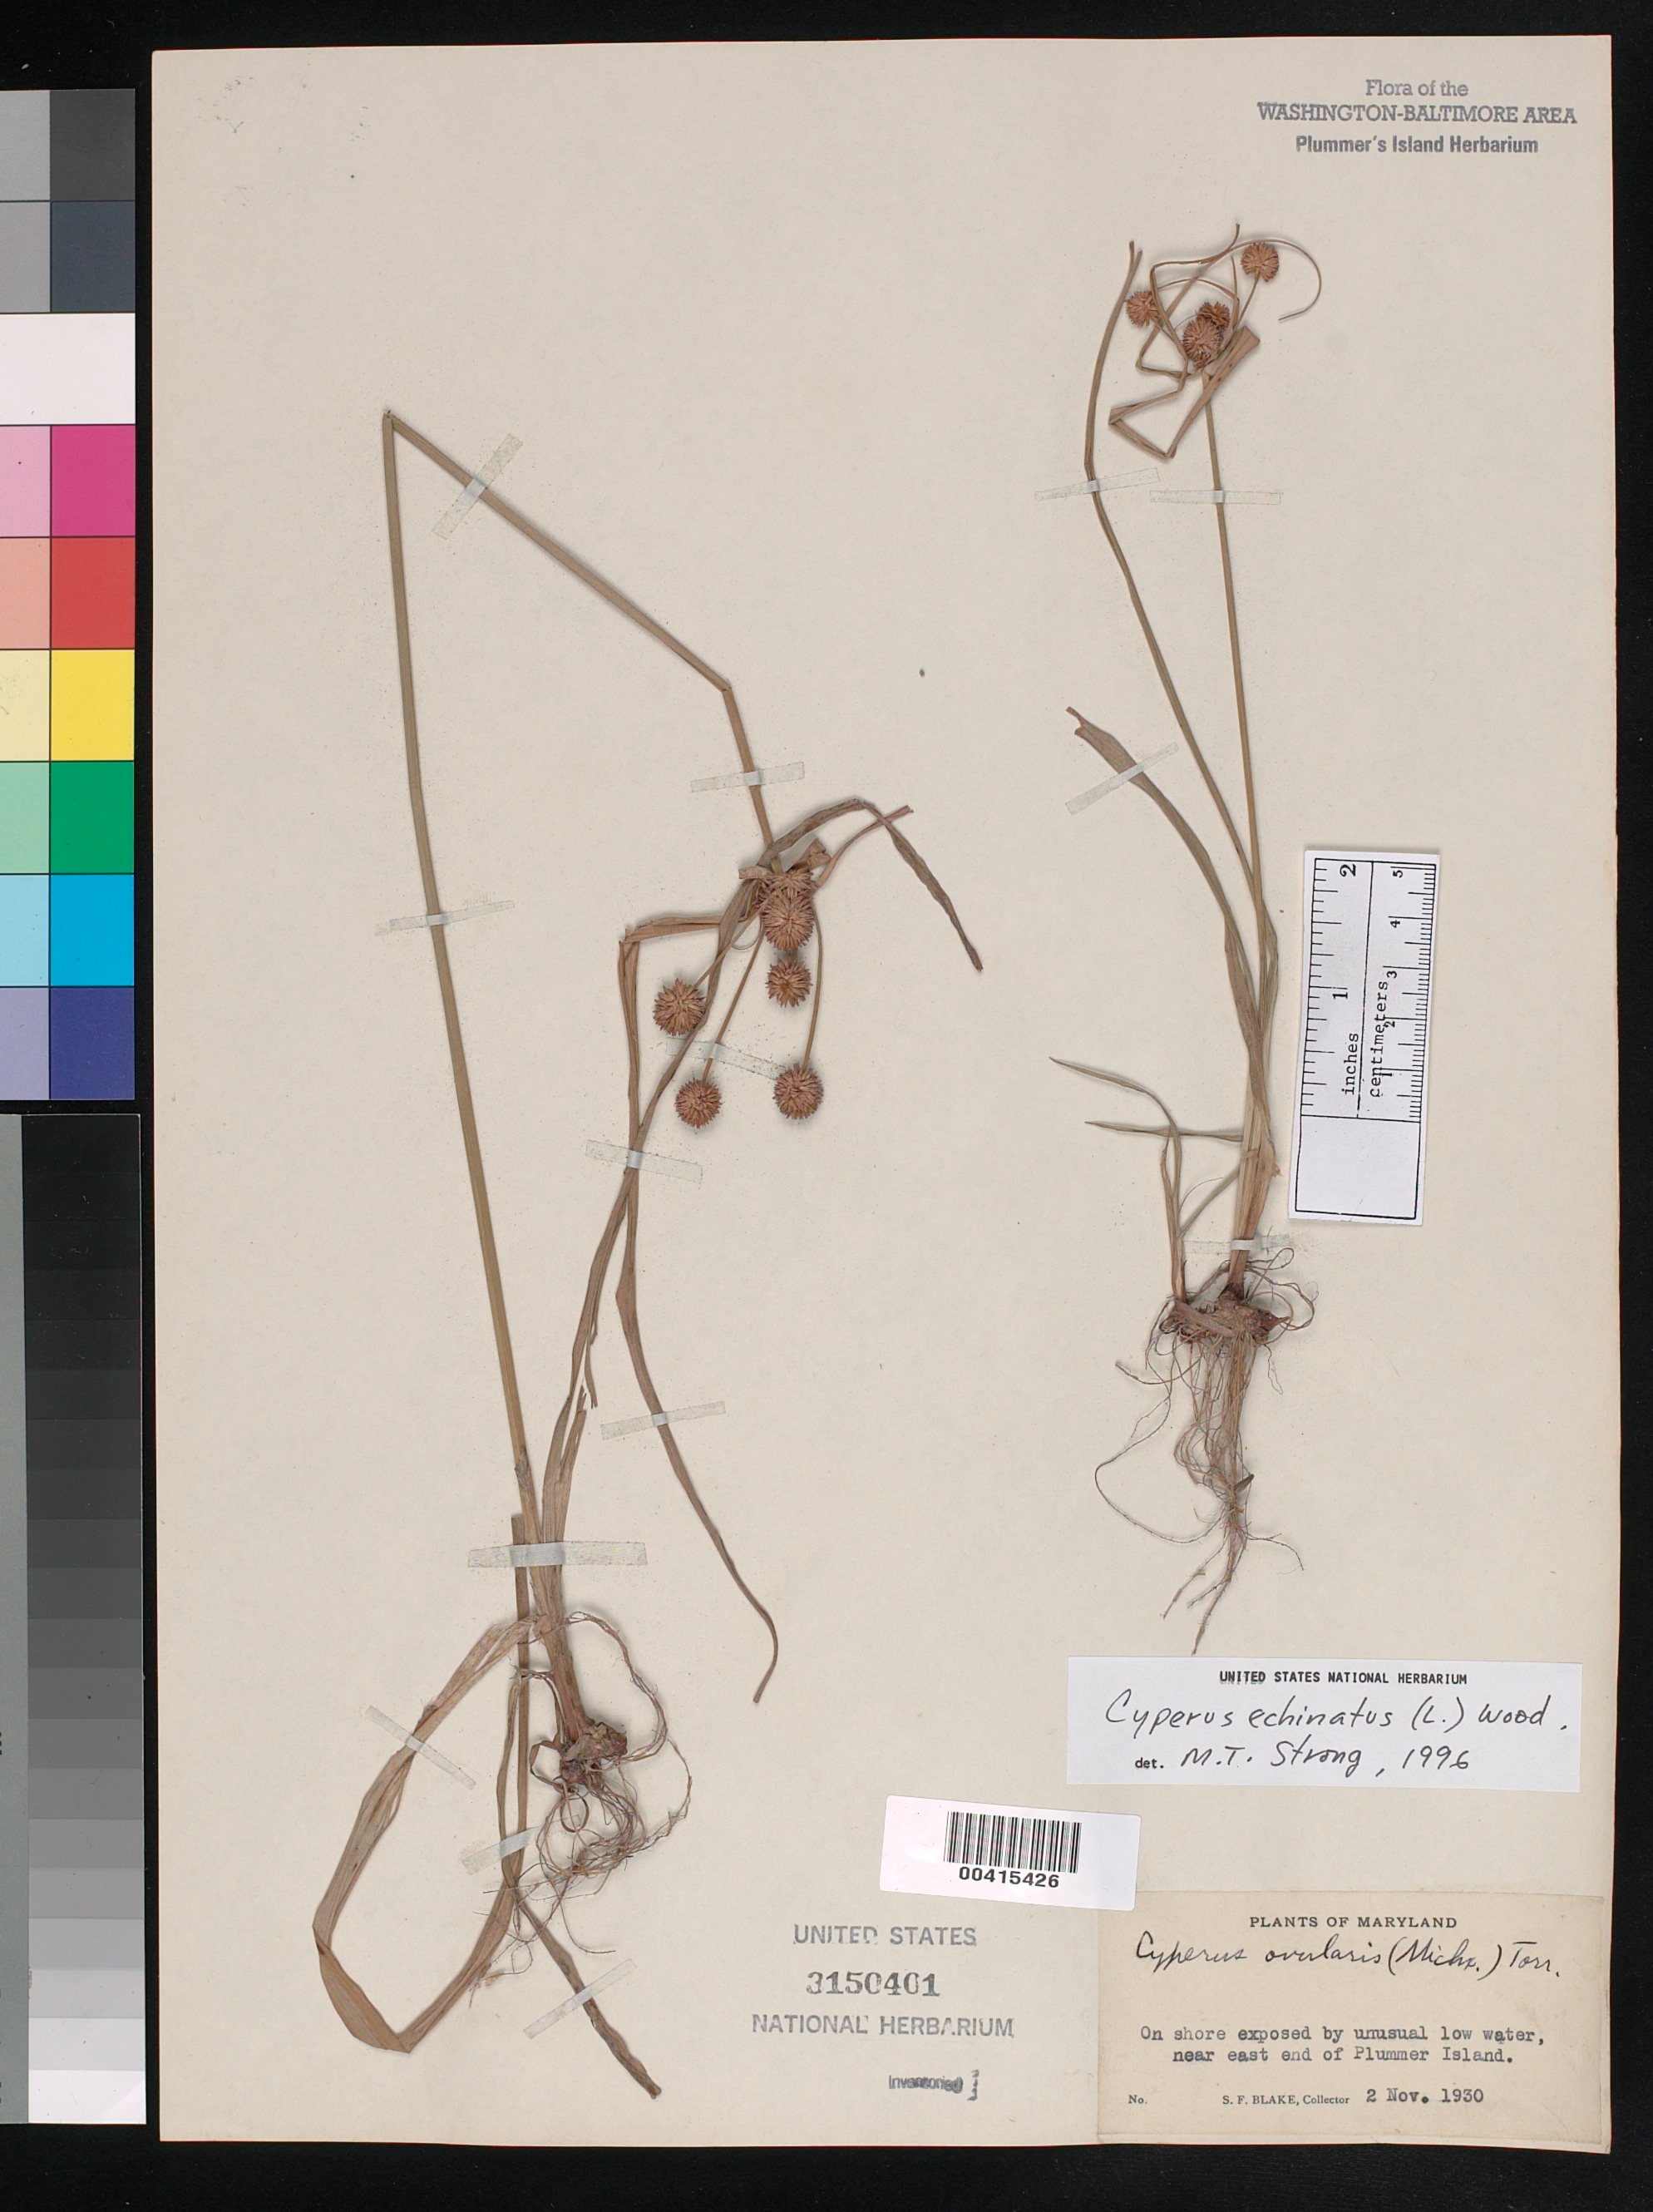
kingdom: Plantae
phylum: Tracheophyta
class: Liliopsida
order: Poales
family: Cyperaceae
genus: Cyperus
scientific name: Cyperus echinatus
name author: (L.) Alph. Wood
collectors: S. Blake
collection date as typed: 02 Nov 1930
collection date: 1930-11-02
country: United States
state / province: Maryland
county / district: Montgomery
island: Plummers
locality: Plummer's Island; on shore exposed by unusual low water near east end C. & O. Canal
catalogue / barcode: US 3150401